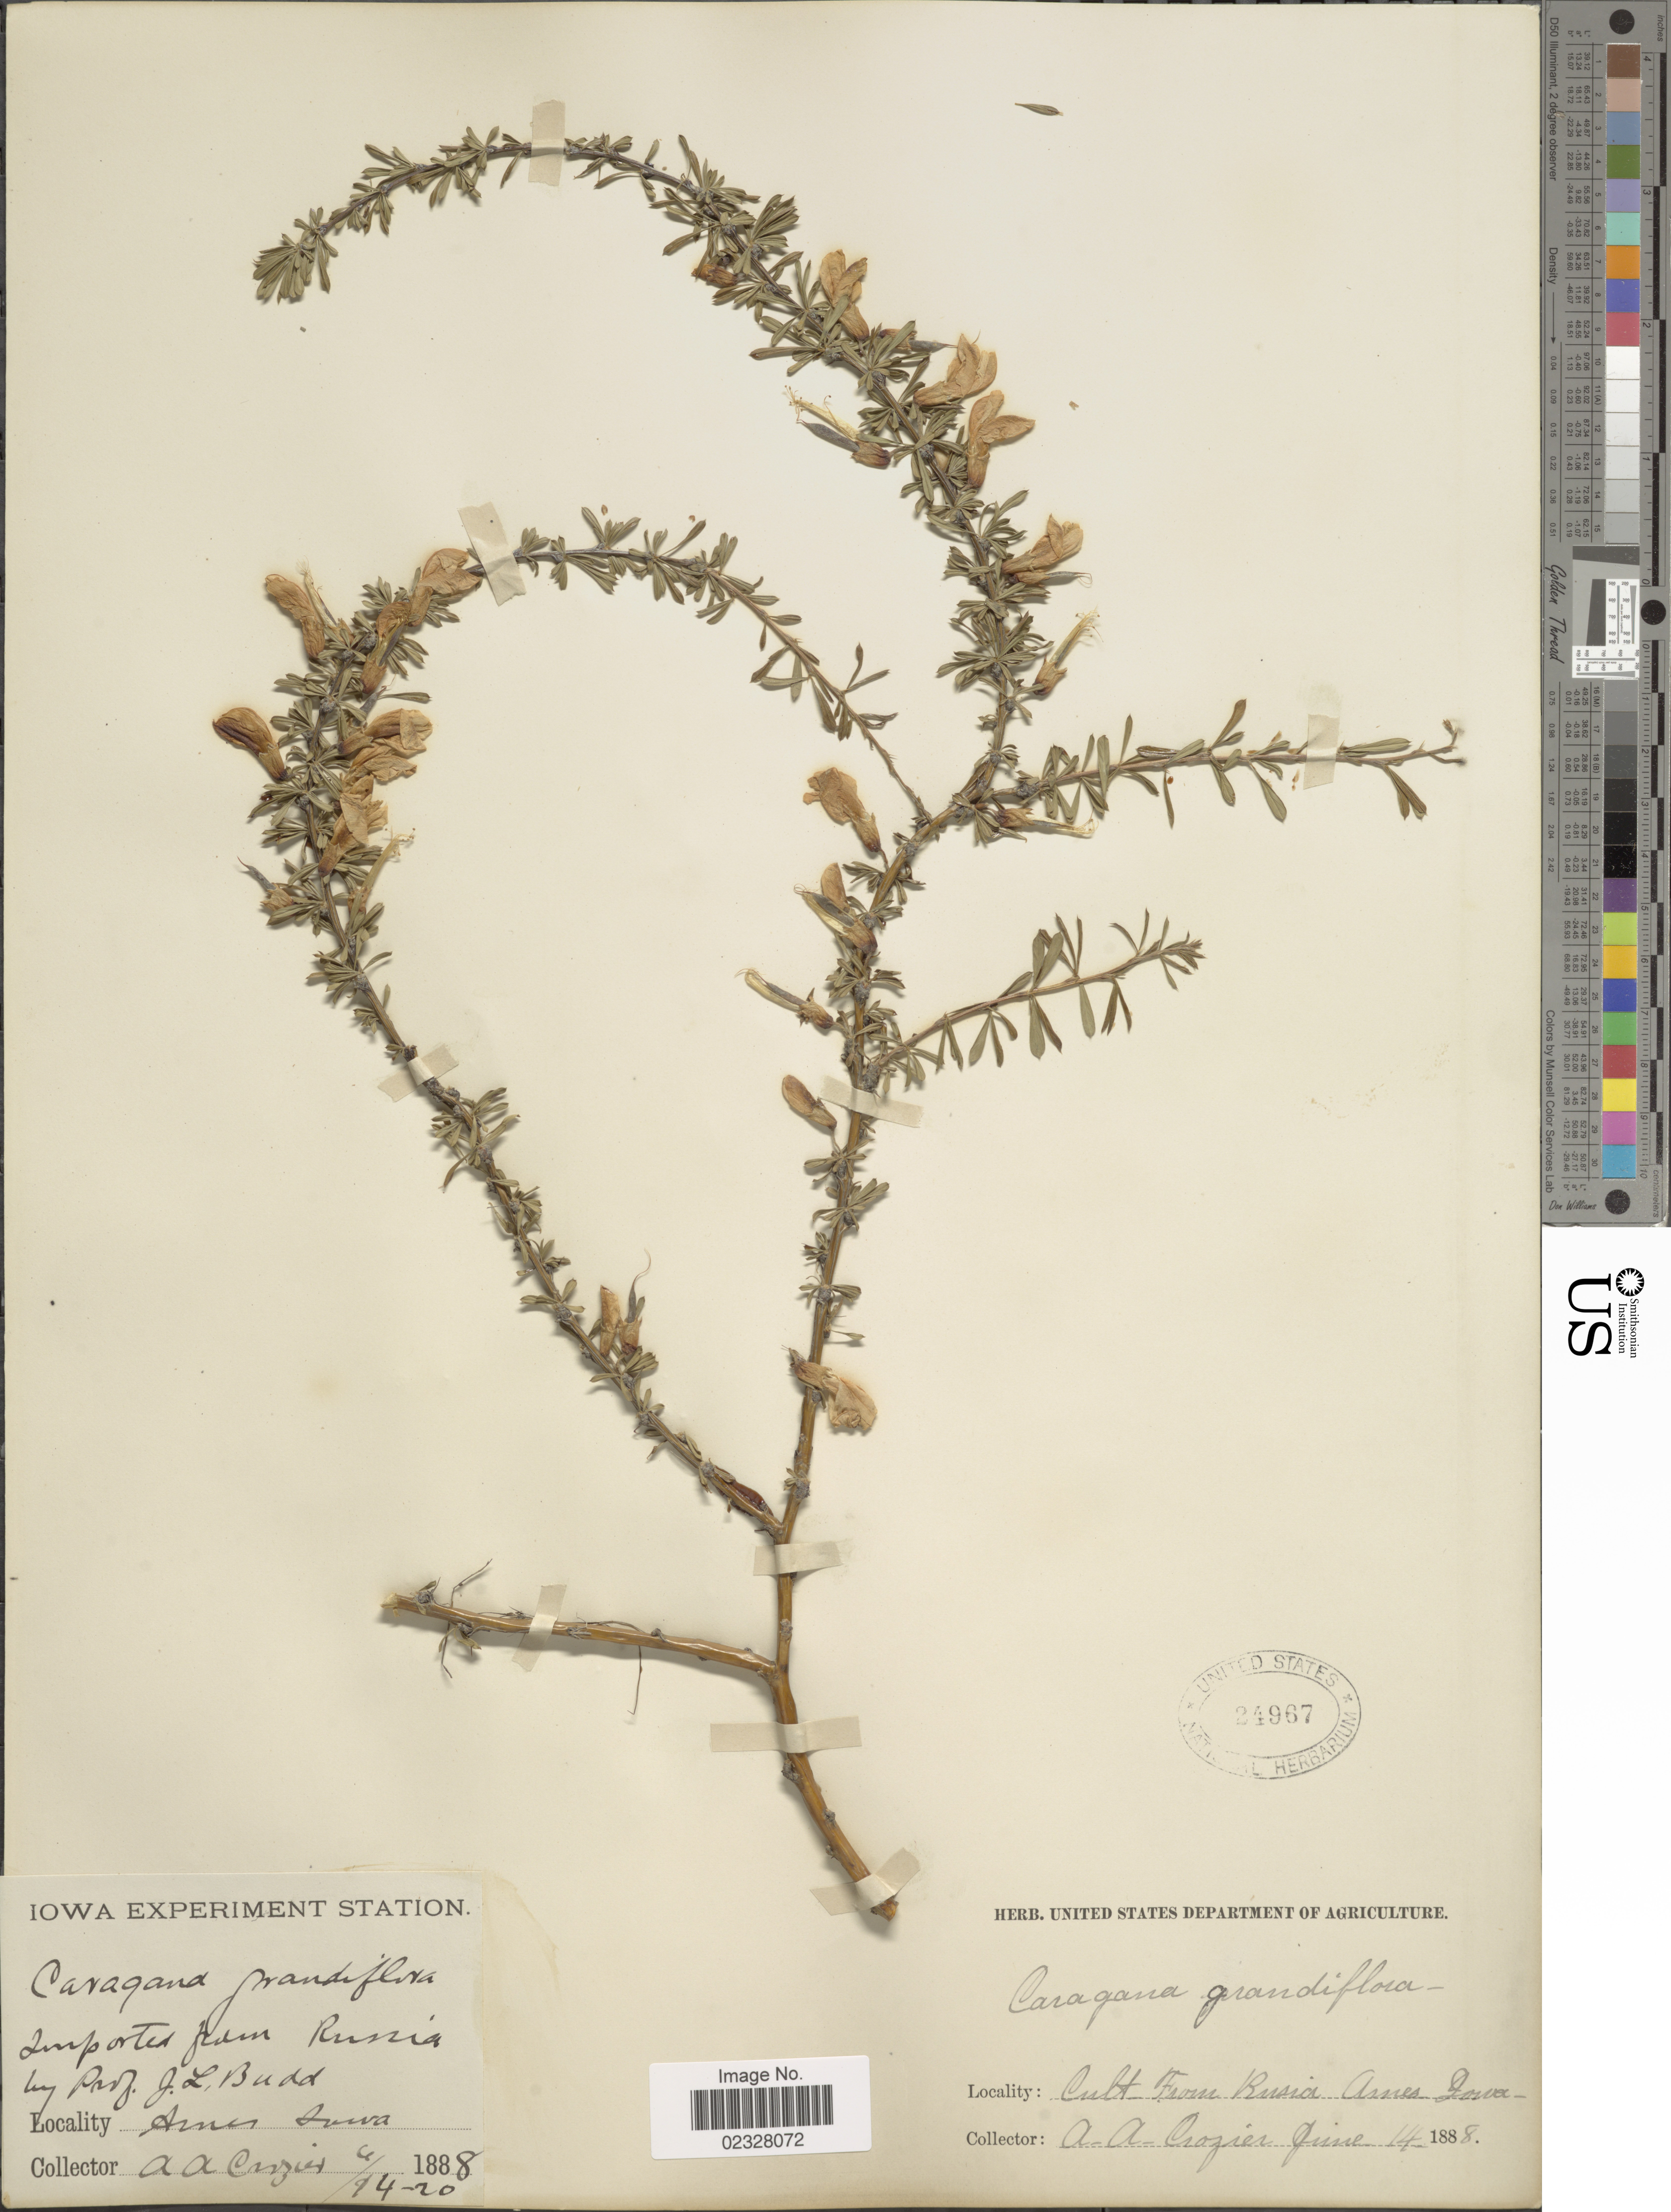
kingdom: Plantae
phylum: Tracheophyta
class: Magnoliopsida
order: Fabales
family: Fabaceae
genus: Caragana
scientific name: Caragana grandiflora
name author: DC.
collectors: A. Crozier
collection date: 1888-06-14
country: United States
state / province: Iowa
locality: Ames, Iowa (Cult. From Russia)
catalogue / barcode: US 24967